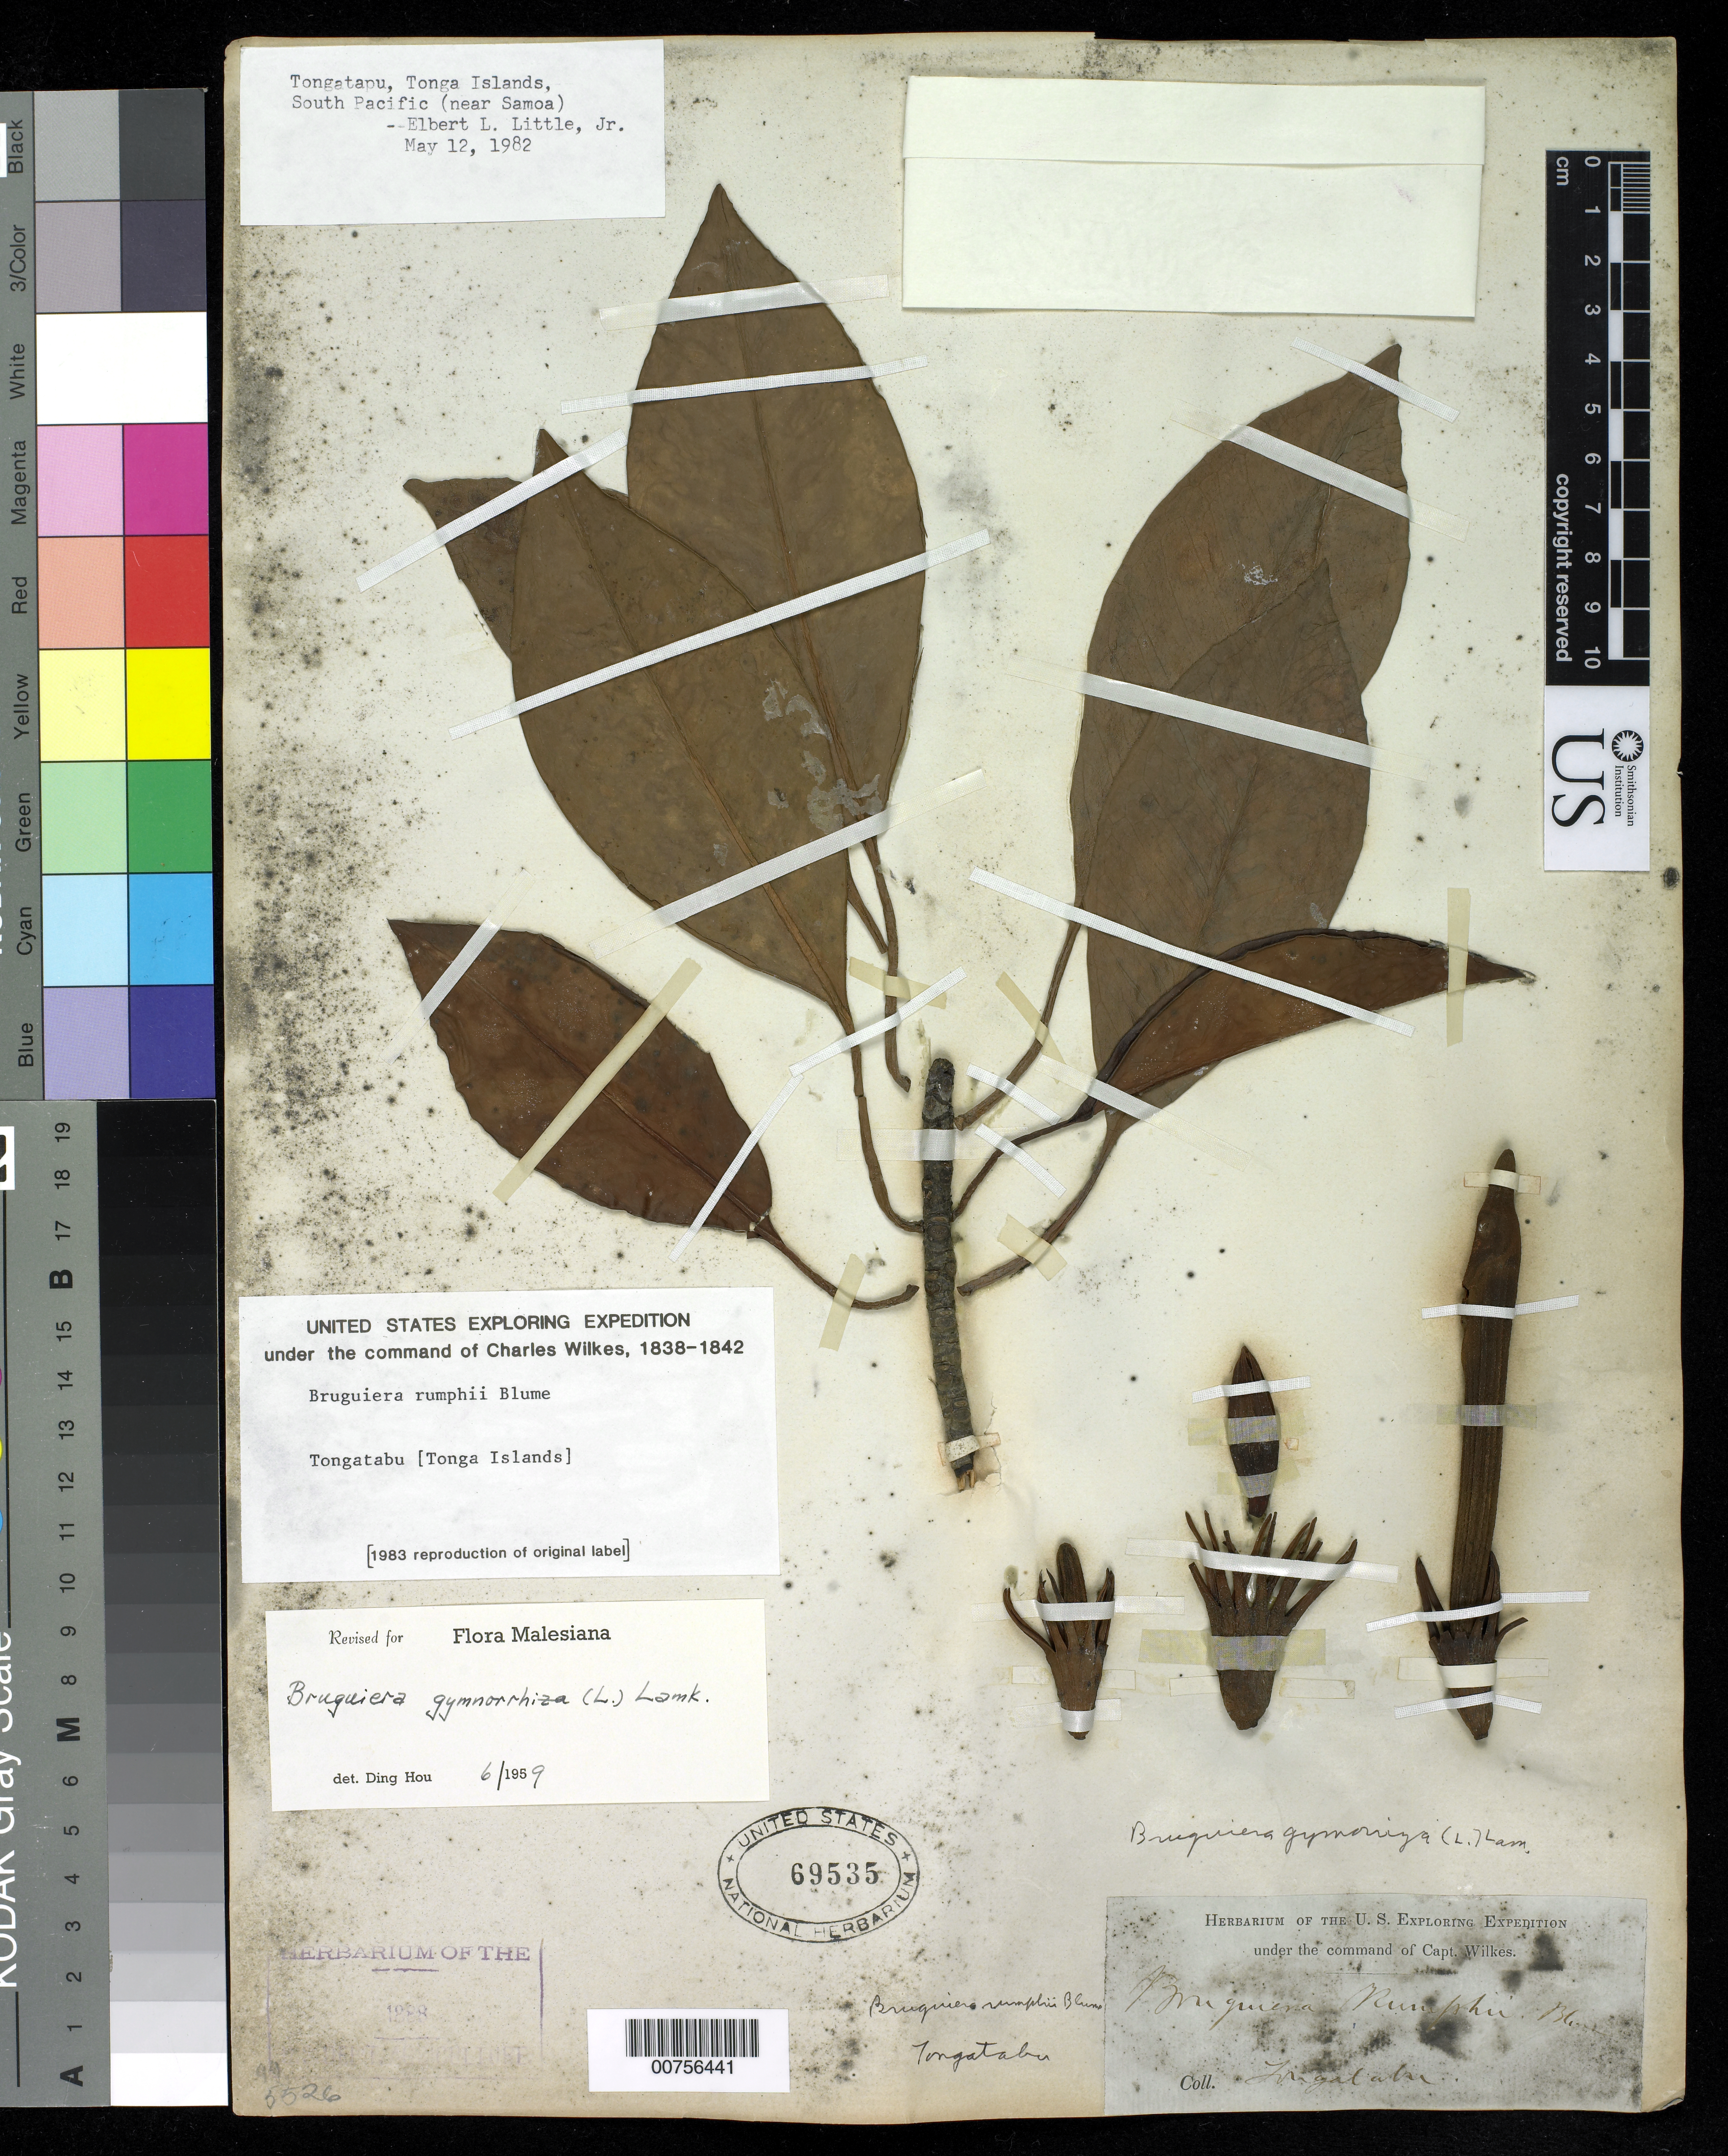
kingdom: Plantae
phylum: Tracheophyta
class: Magnoliopsida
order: Malpighiales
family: Rhizophoraceae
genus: Bruguiera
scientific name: Bruguiera gymnorhiza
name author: (L.) Savigny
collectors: Wilkes Explor. Exped.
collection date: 1838/1842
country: Tonga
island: Tongatapu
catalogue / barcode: US 69535